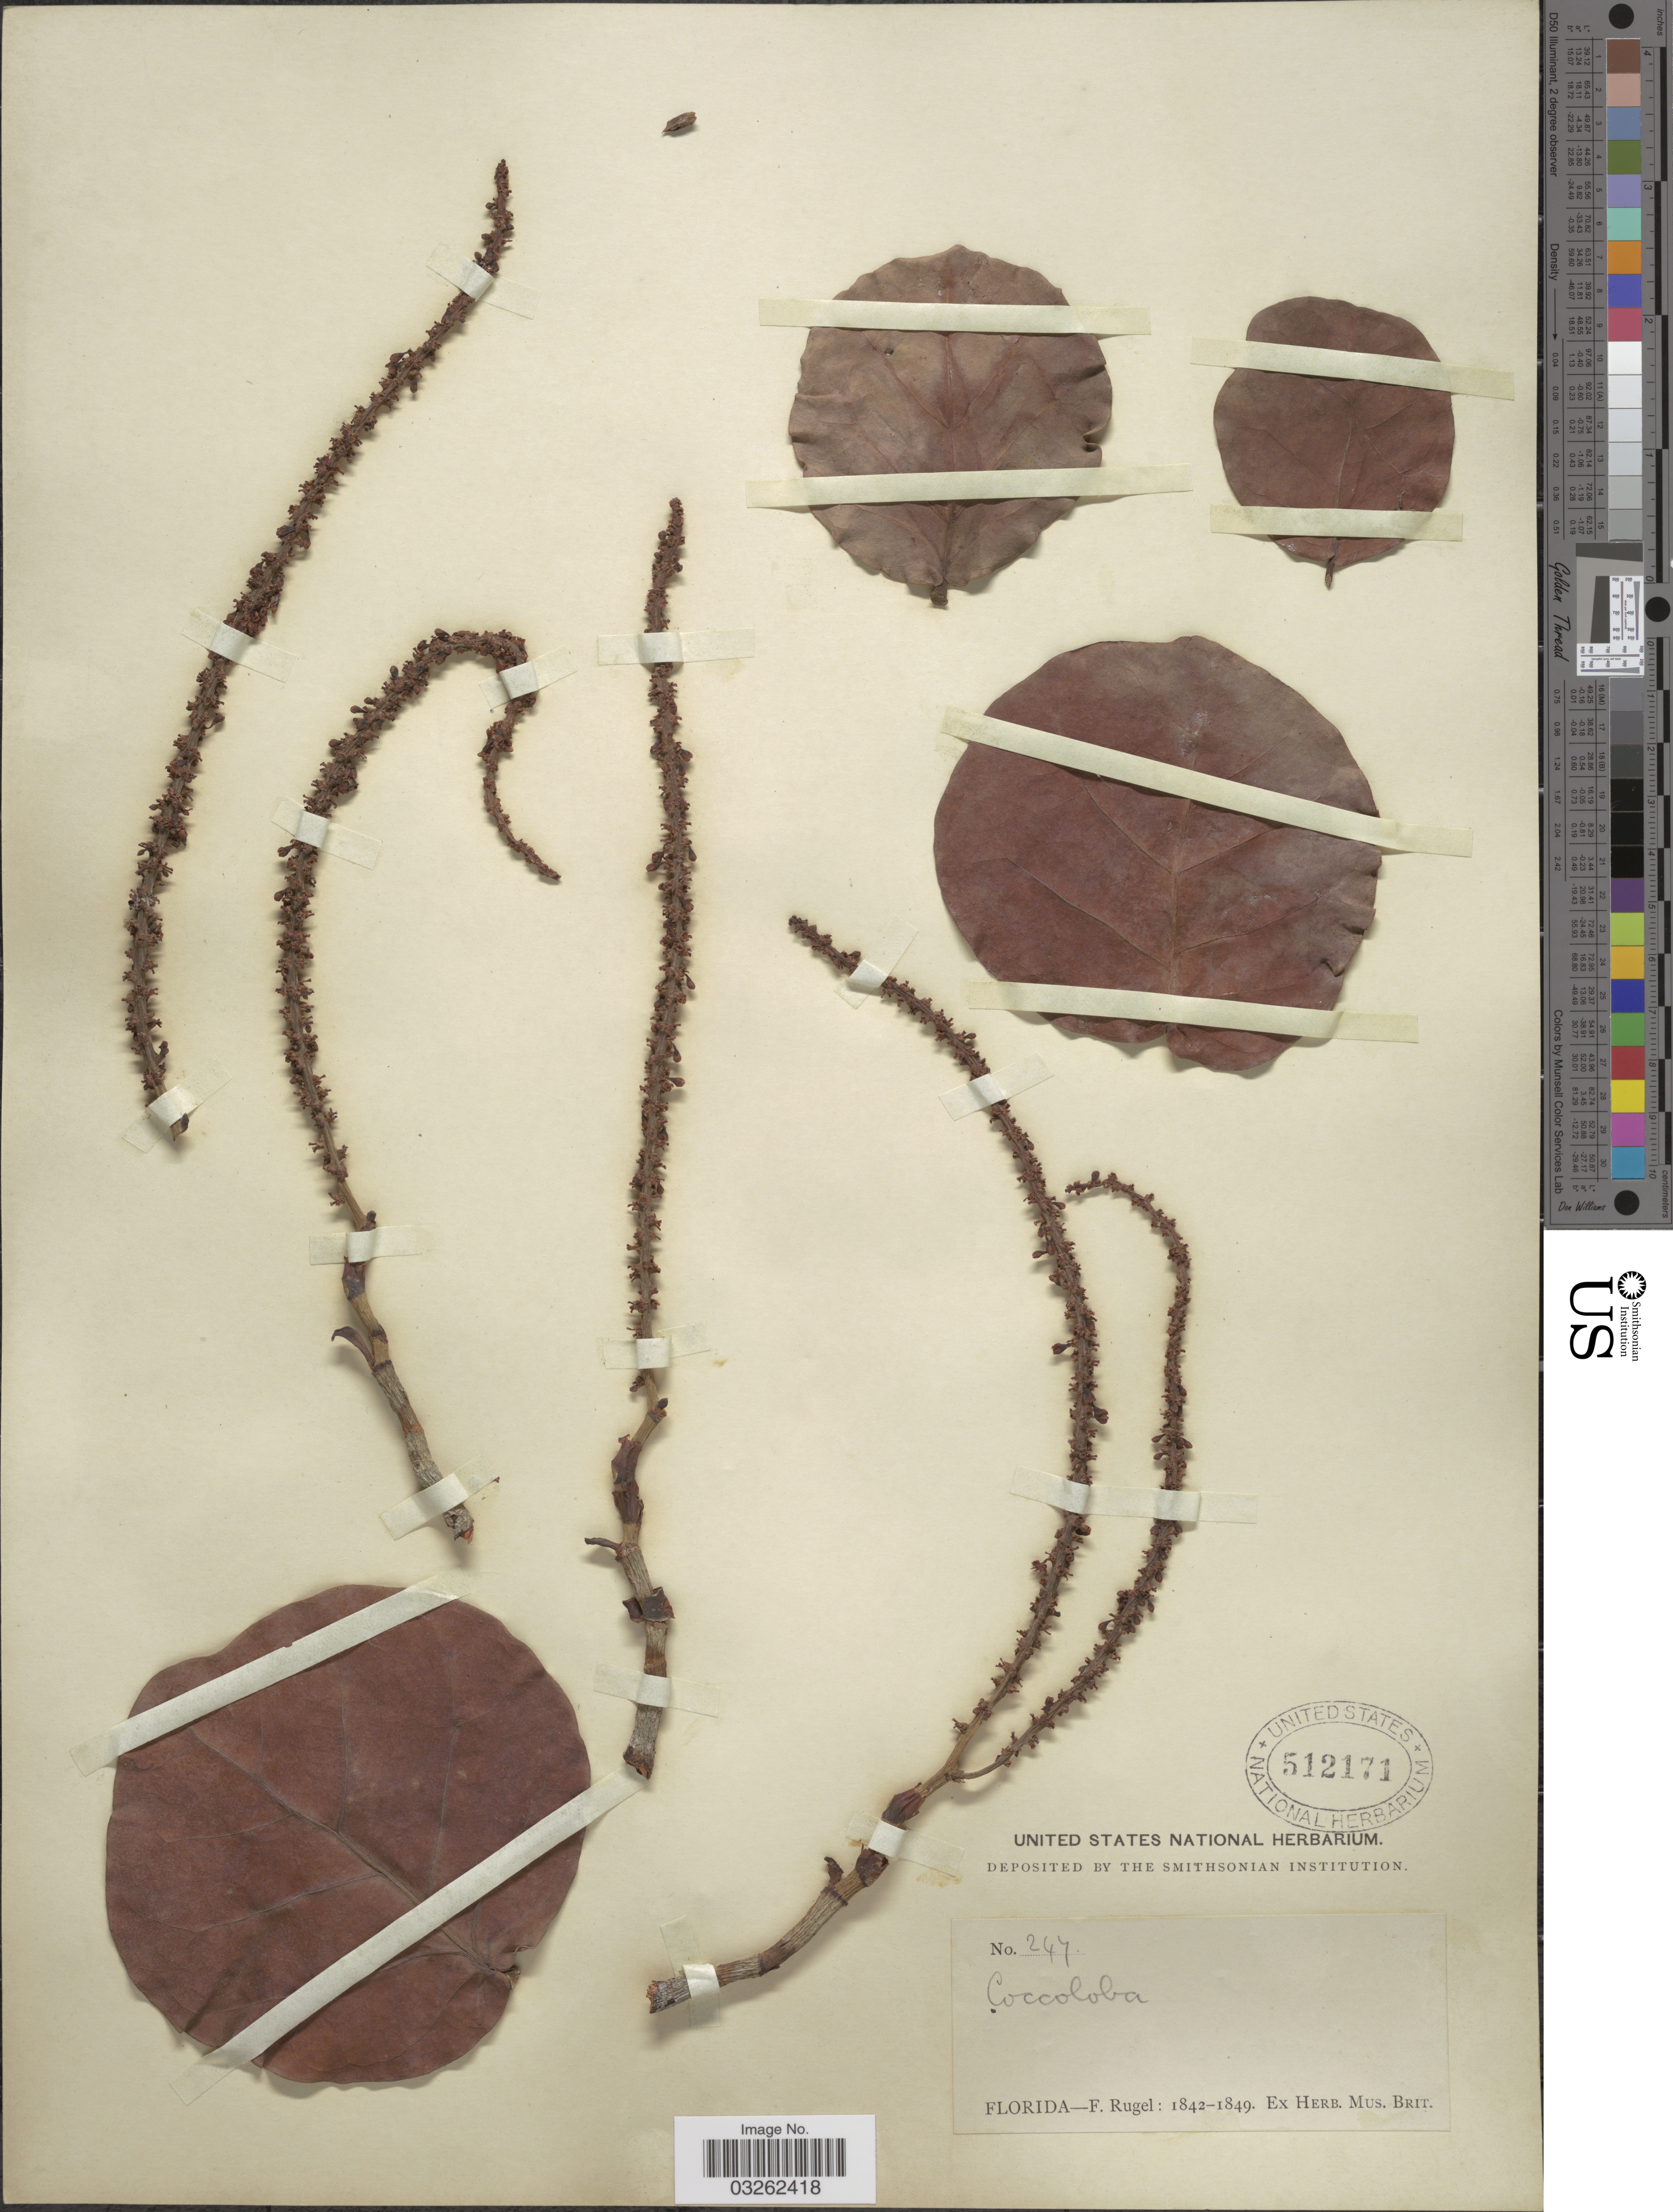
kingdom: Plantae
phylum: Tracheophyta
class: Magnoliopsida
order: Caryophyllales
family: Polygonaceae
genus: Coccoloba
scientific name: Coccoloba uvifera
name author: L.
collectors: F. Rugel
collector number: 247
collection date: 1842/1849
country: United States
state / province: Florida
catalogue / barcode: US 512171